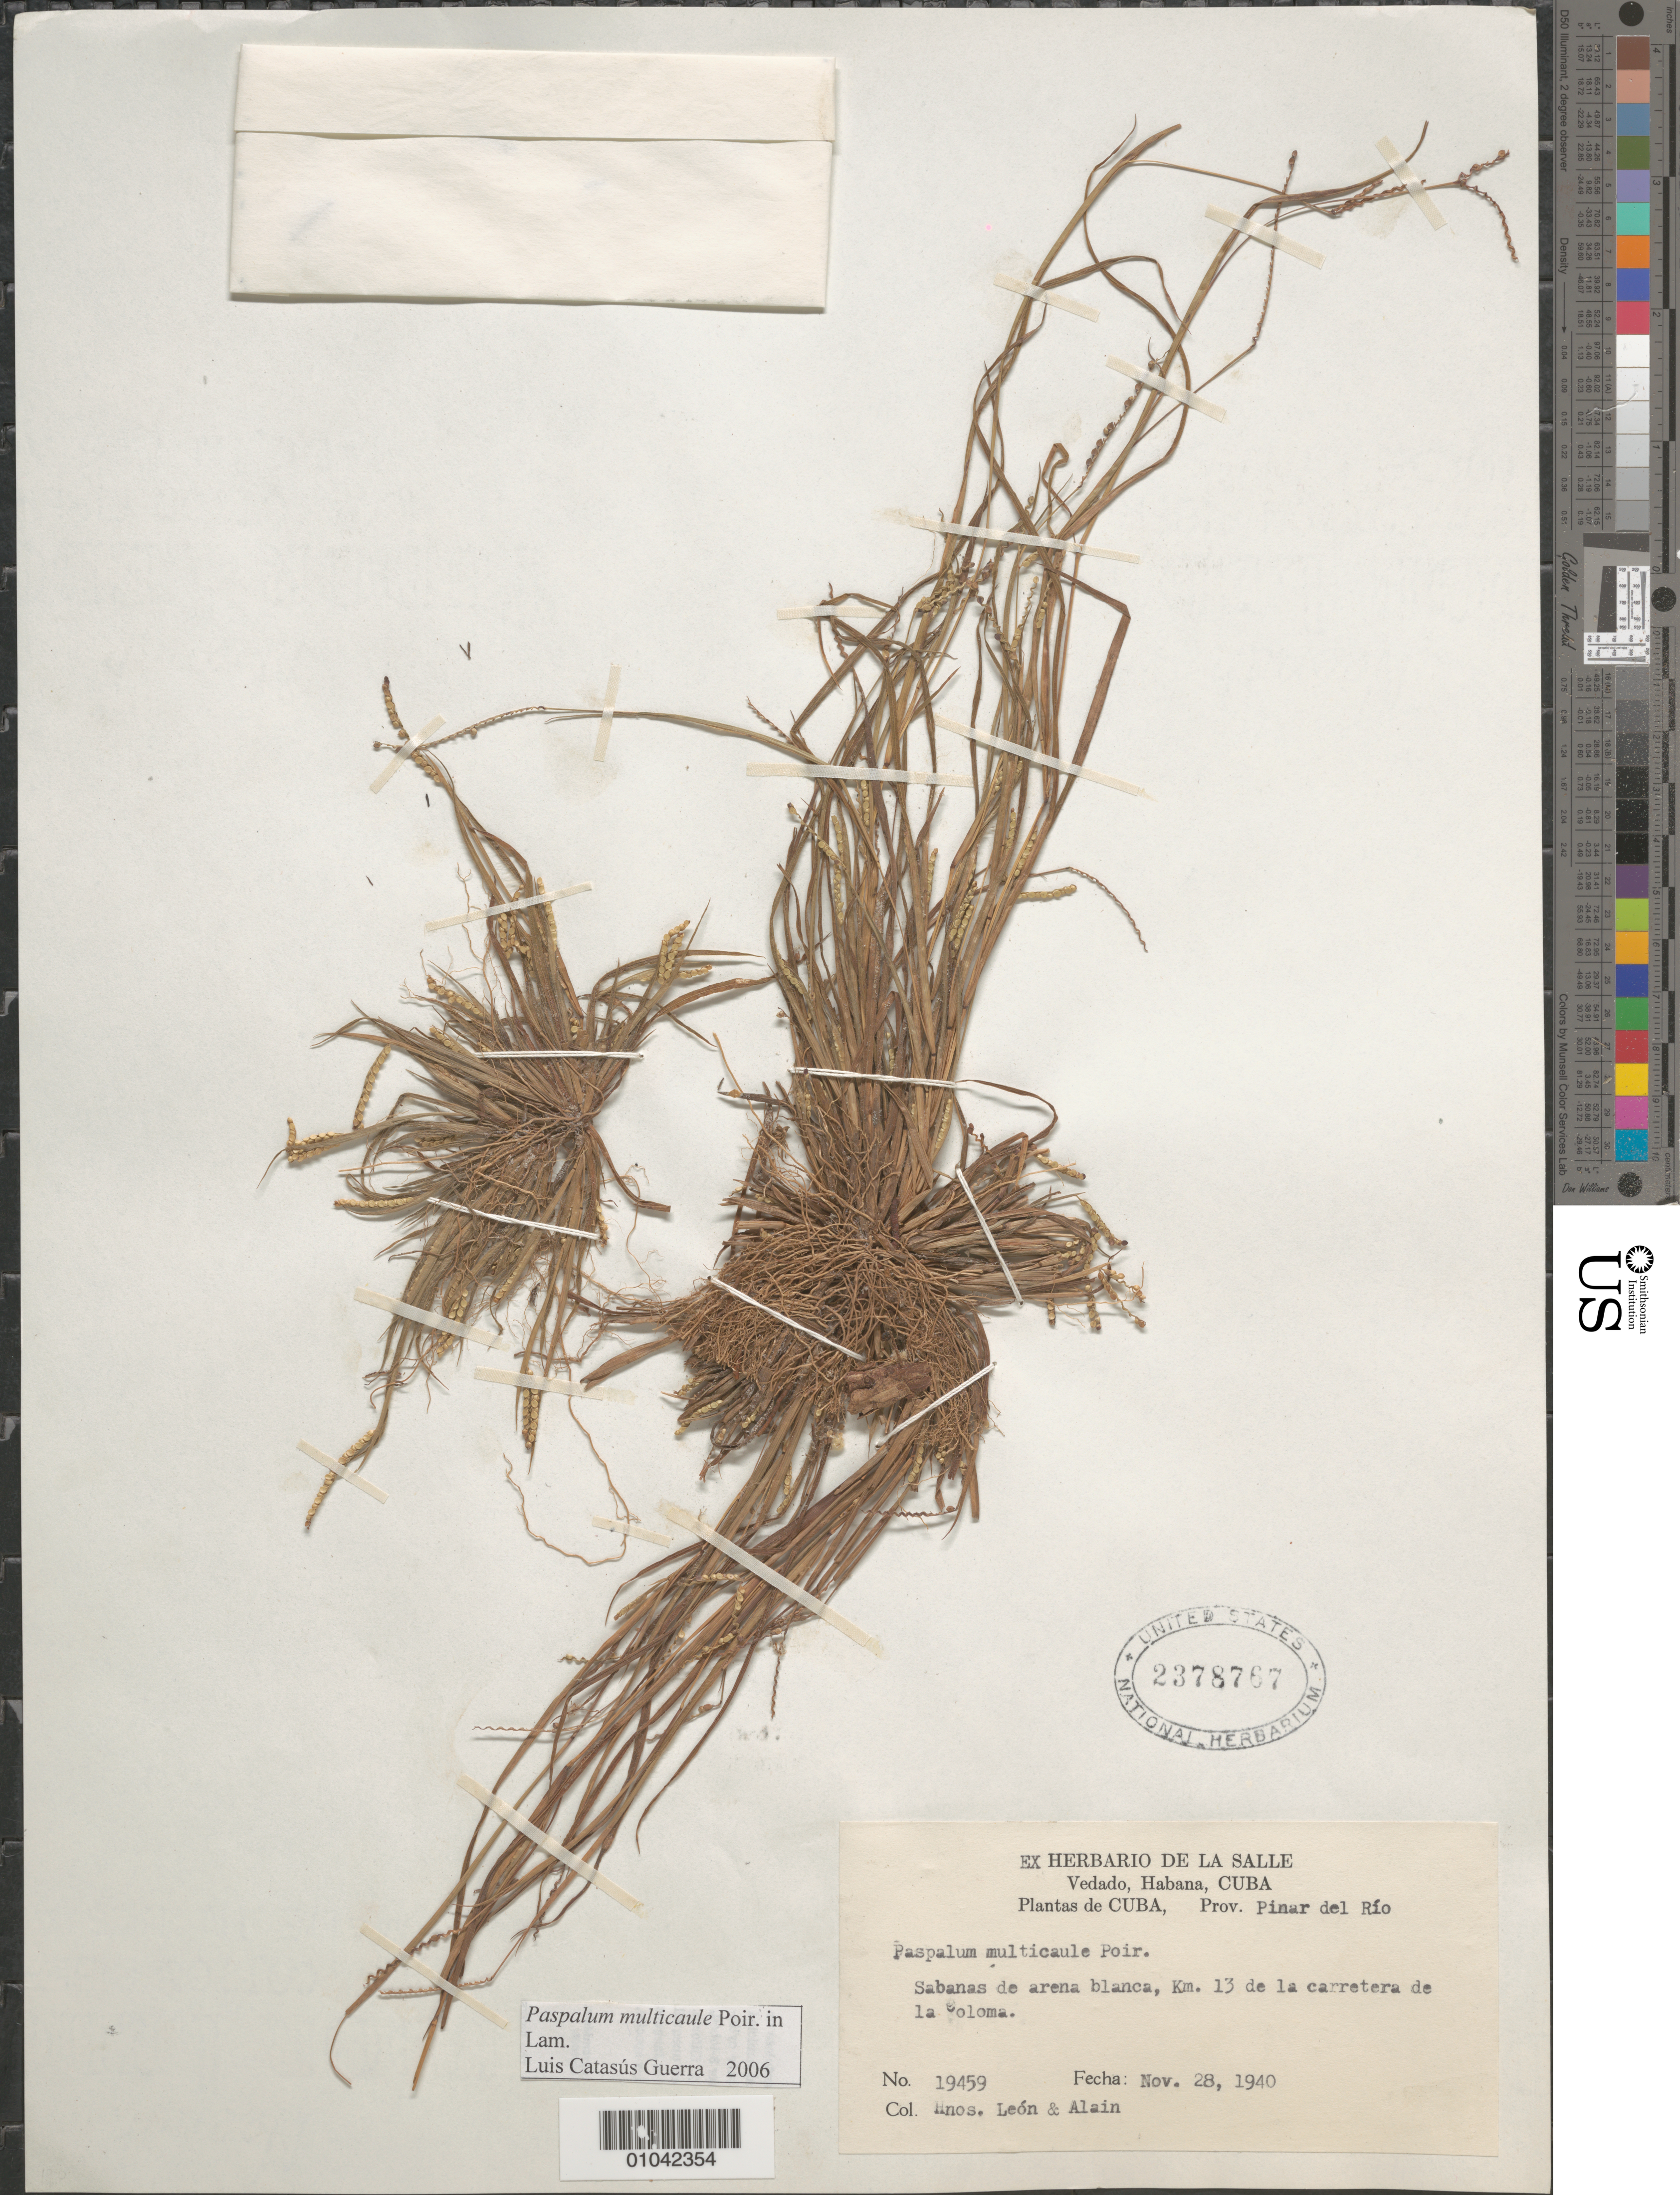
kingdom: Plantae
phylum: Tracheophyta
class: Liliopsida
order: Poales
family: Poaceae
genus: Paspalum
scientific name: Paspalum multicaule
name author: Poir.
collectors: Bro. León & A. H. Liogier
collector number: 19459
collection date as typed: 28 Nov 1940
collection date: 1940-11-28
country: Cuba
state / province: Pinar del Rio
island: Cuba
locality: Km 13 de la carretera de la Coloma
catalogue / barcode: US 2378767